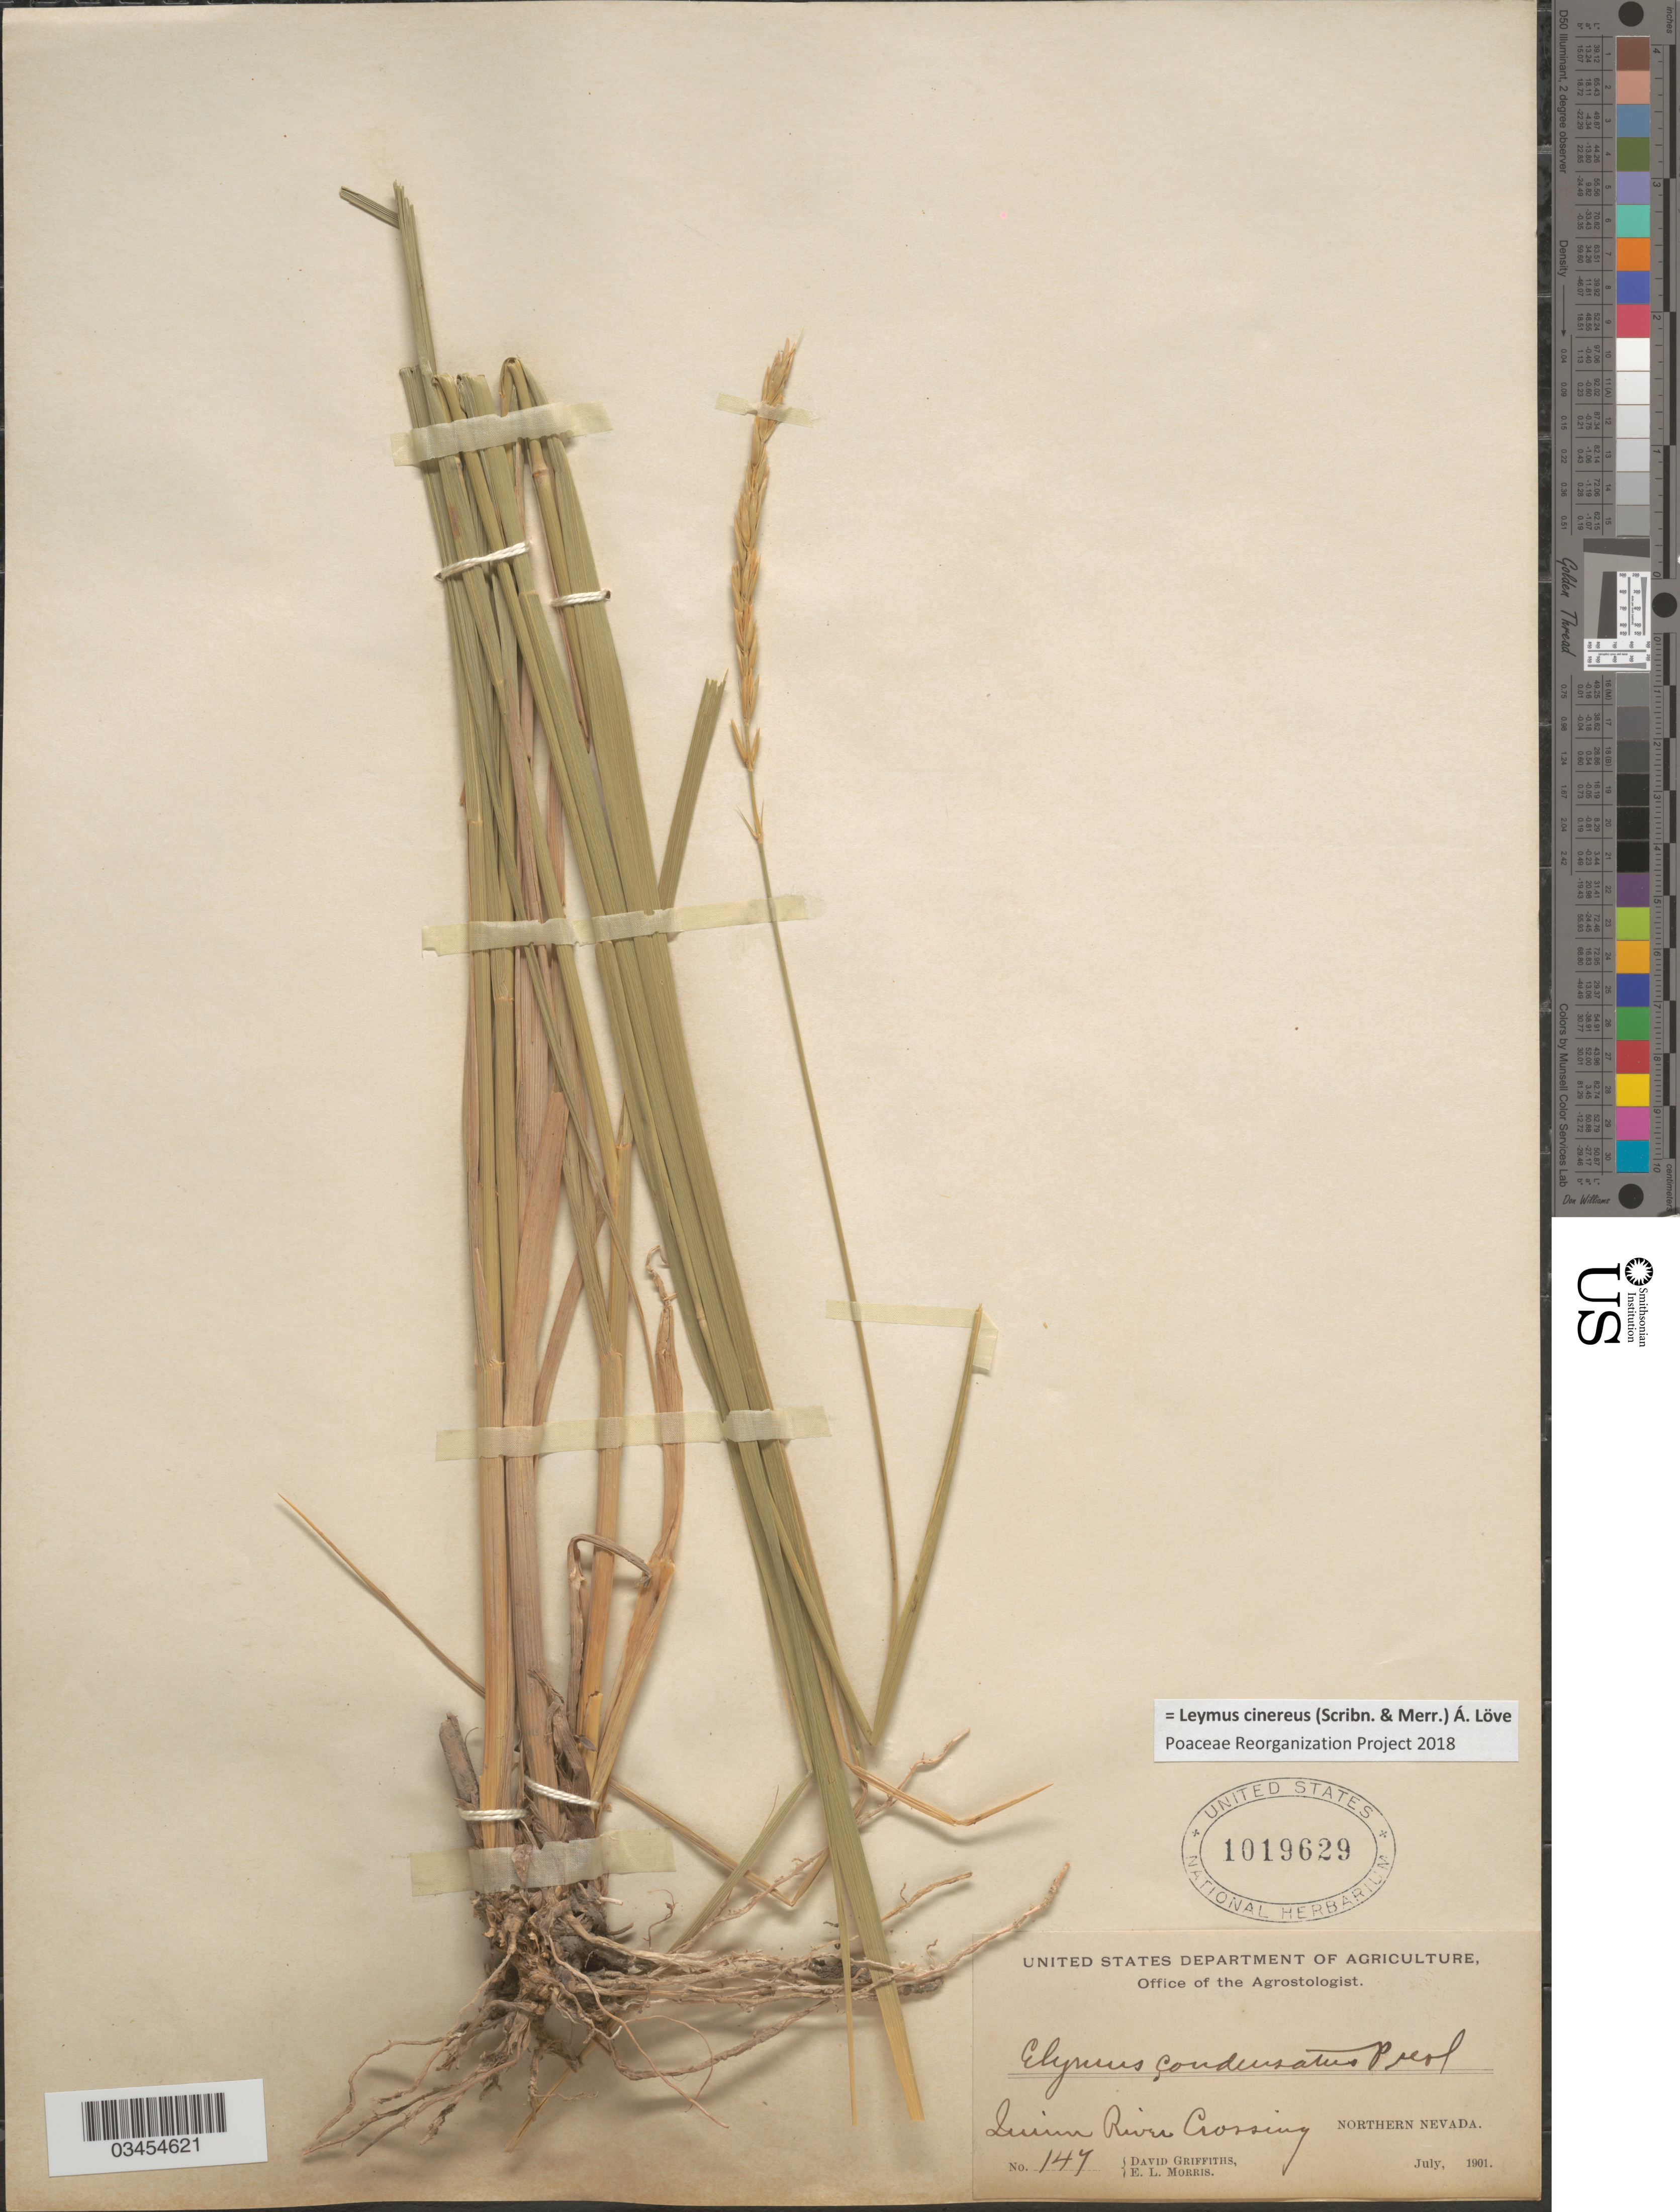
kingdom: Plantae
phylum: Tracheophyta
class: Liliopsida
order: Poales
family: Poaceae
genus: Leymus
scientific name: Leymus cinereus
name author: (Scribn. & Merr.) Á. Löve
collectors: D. Griffiths & E. Morris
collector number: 147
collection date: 1901-07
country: United States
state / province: Nevada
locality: Quinn River Crossing Northern Nevada.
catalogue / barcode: US 1019629